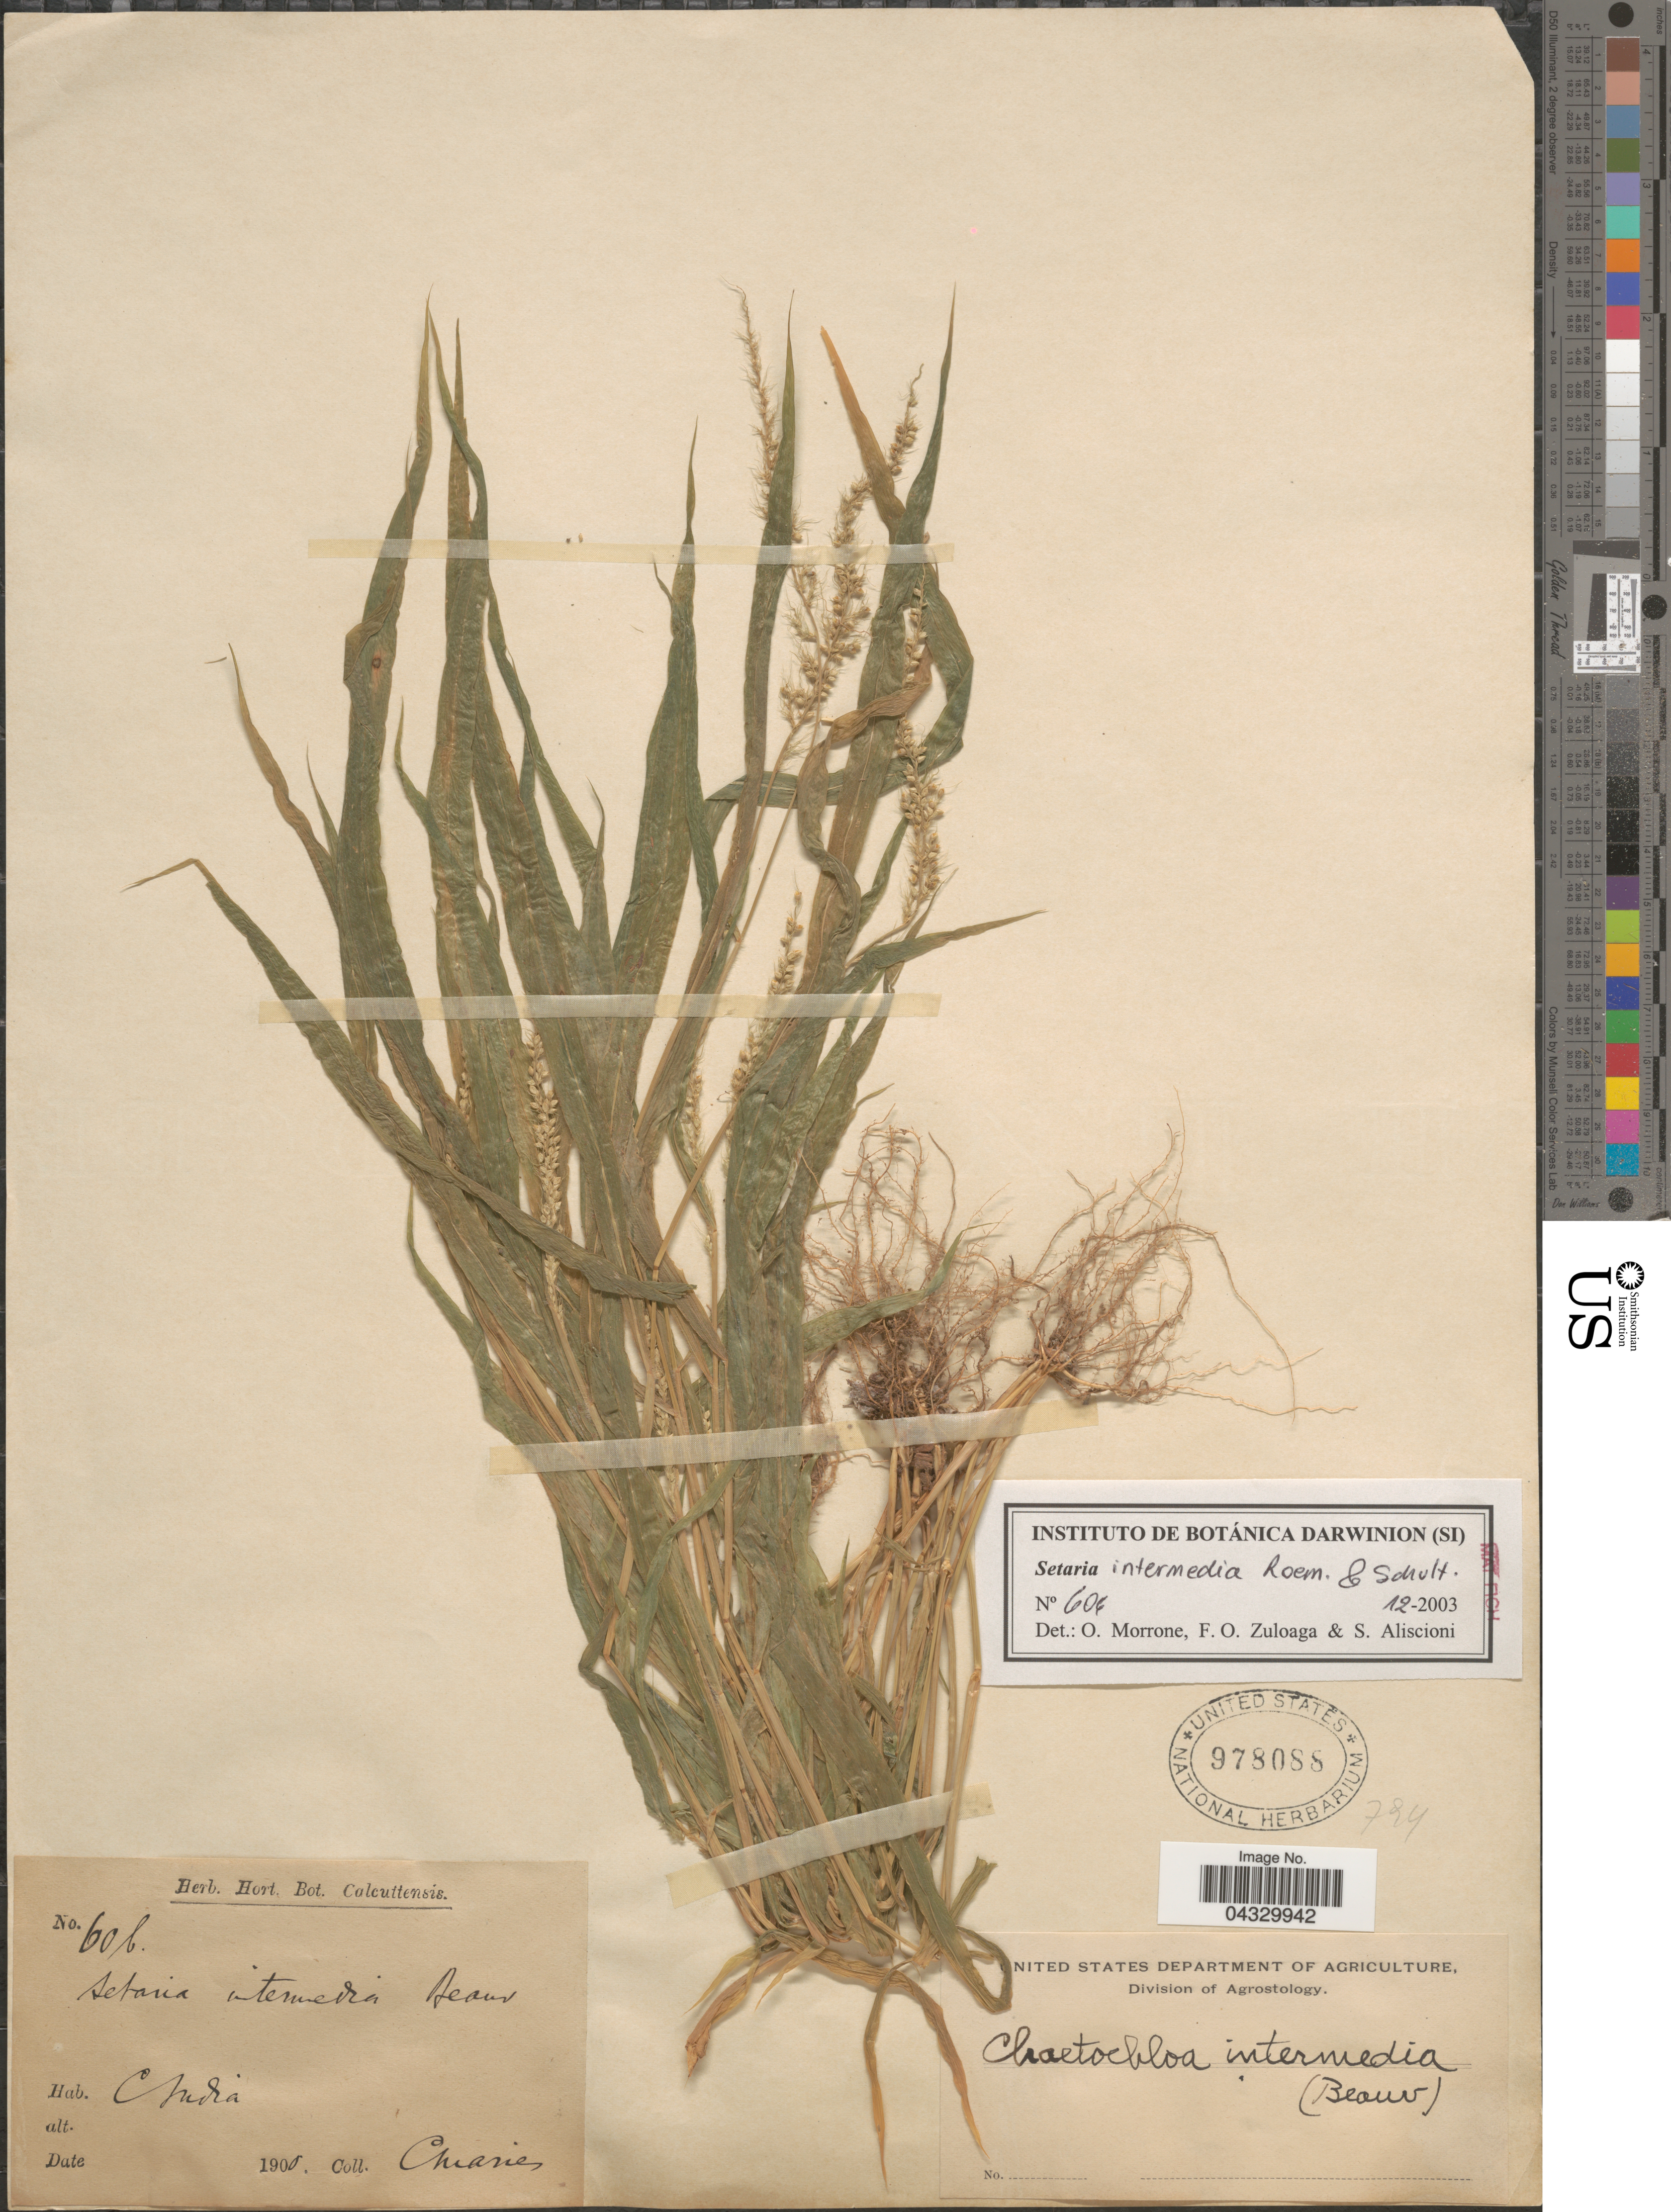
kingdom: Plantae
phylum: Tracheophyta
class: Liliopsida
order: Poales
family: Poaceae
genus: Setaria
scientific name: Setaria intermedia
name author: Roem. & Schult.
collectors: Chiarie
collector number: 60b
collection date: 1900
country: India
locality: C. India.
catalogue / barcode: US 978088